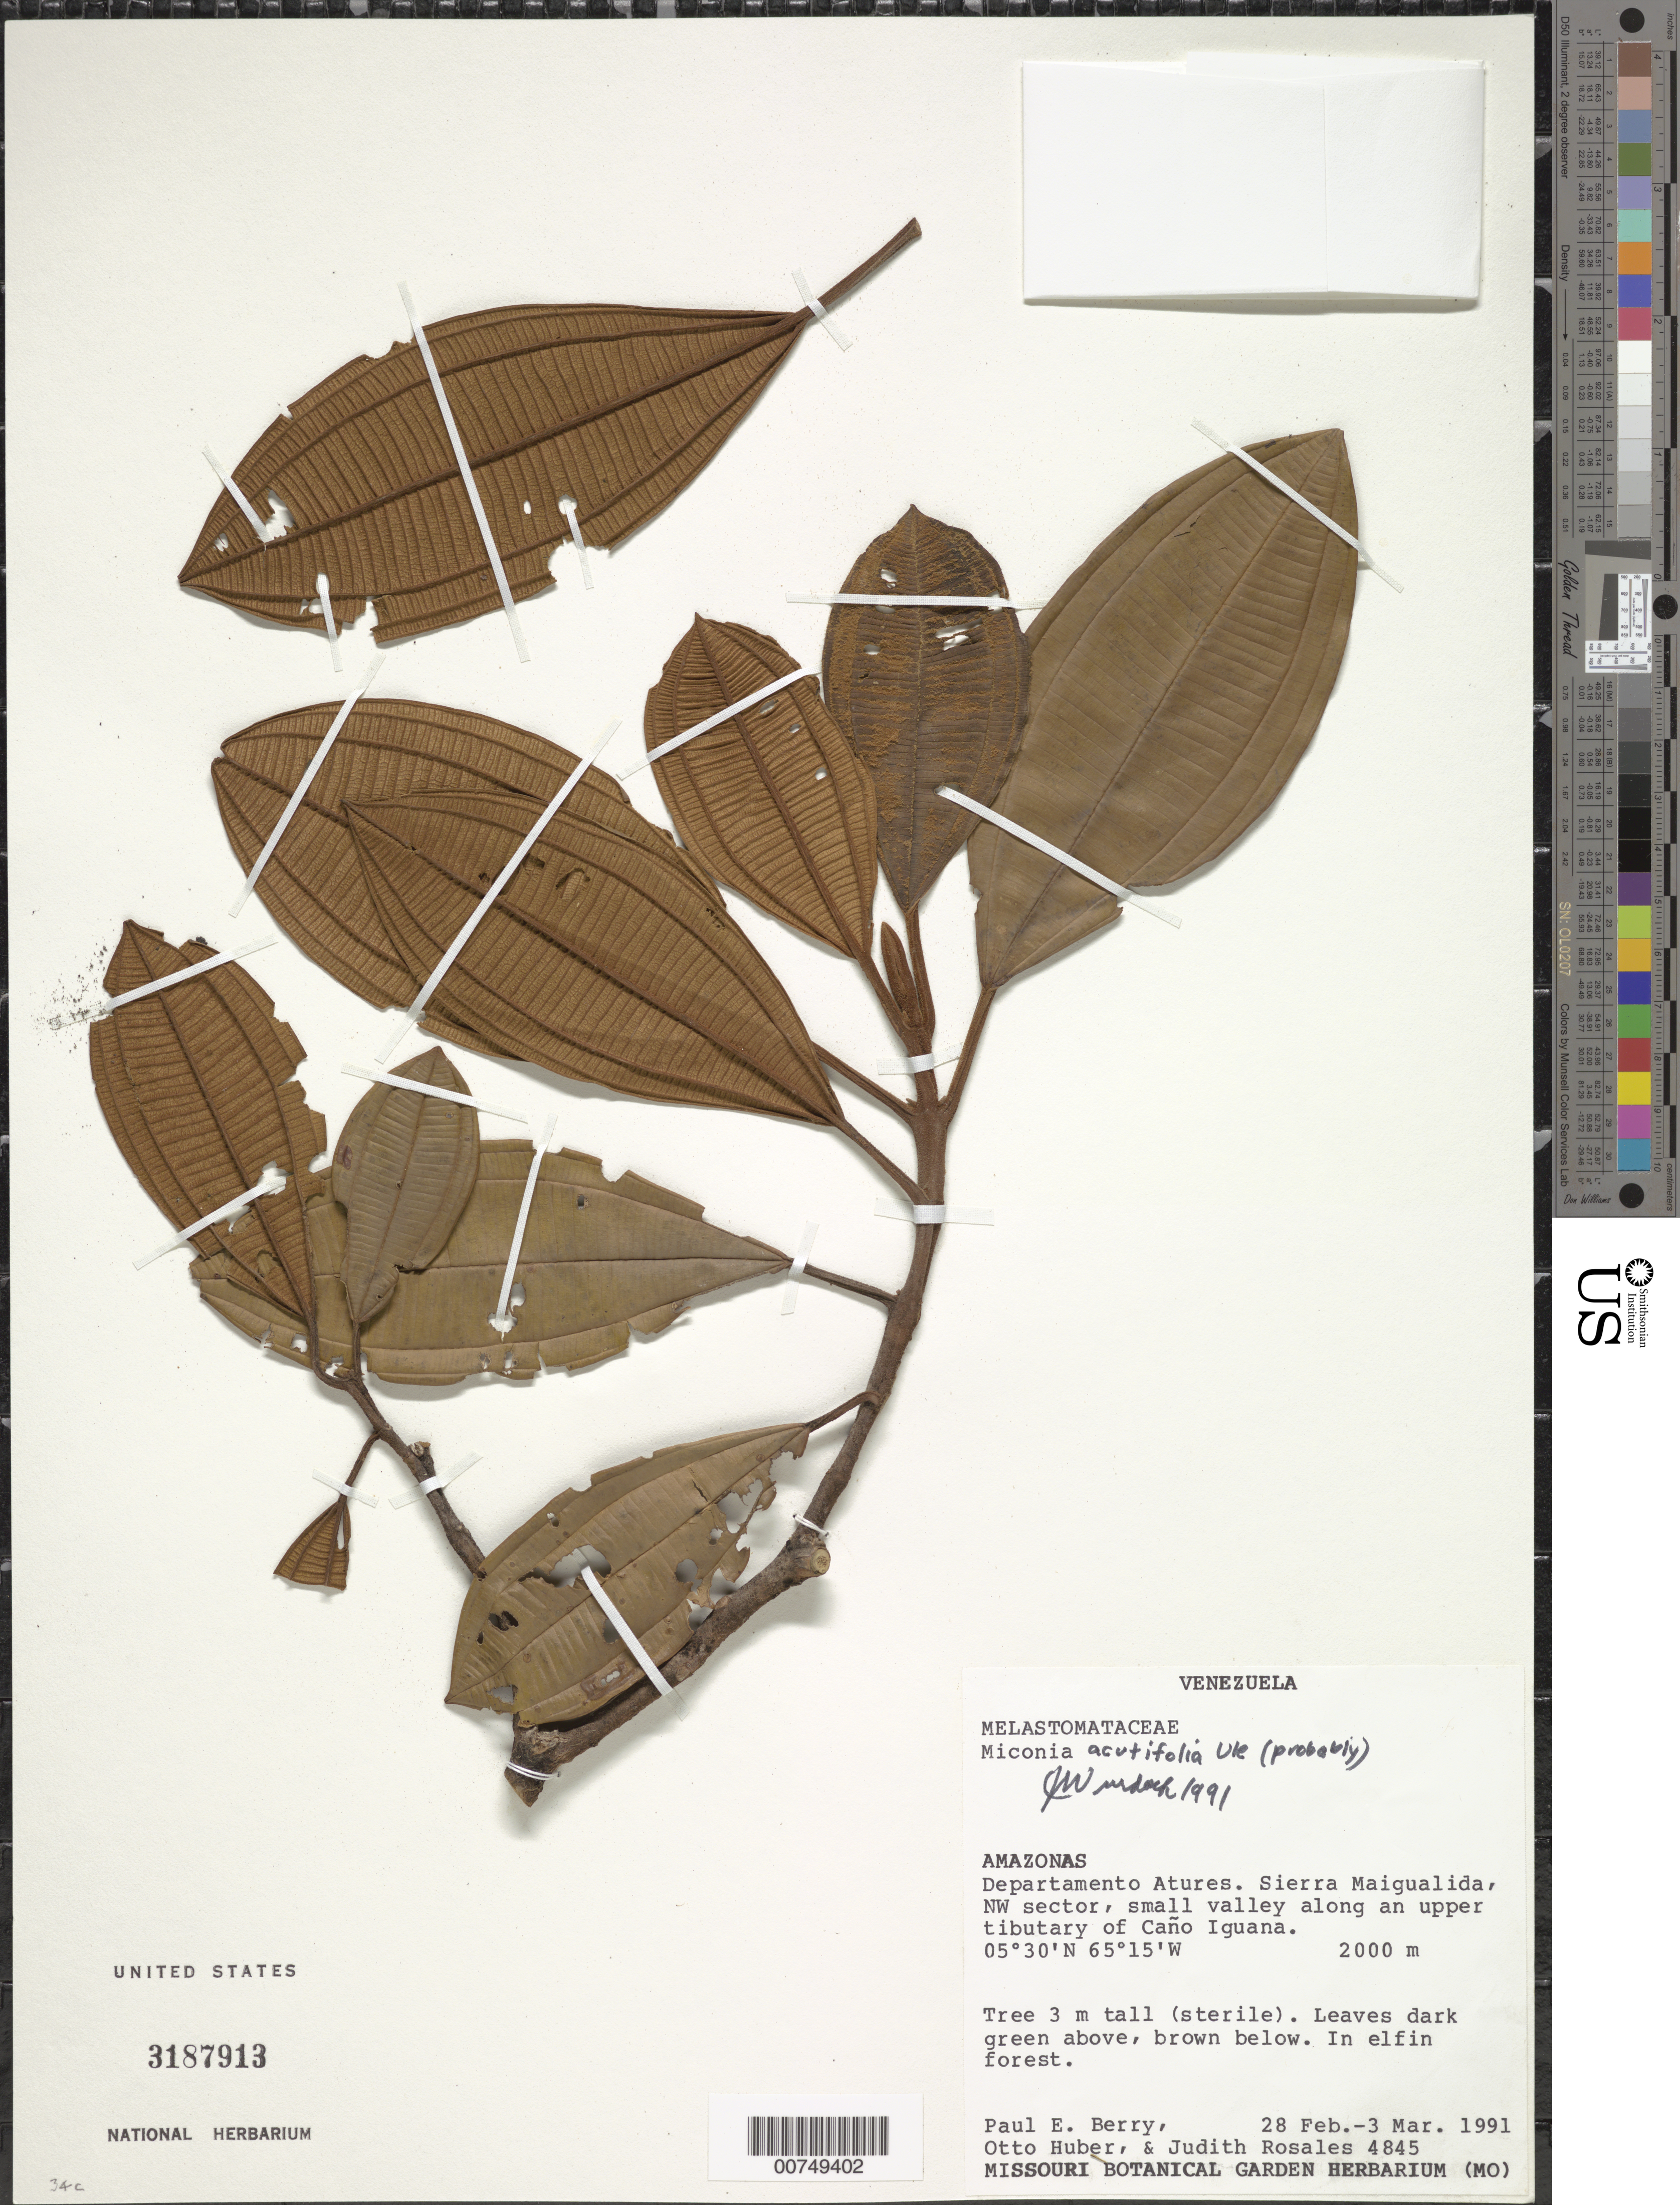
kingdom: Plantae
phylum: Tracheophyta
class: Magnoliopsida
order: Myrtales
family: Melastomataceae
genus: Miconia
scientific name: Miconia acutifolia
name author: Ule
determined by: Wurdack, John J., (US), US (UNITED STATES)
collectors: P. E. Berry, O. Huber & J. Rosales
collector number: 4845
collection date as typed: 28-Feb-91 to 3-Mar-91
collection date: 1991-02-28/1991-03-03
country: Venezuela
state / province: Amazonas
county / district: Atures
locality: Sierra Maigualida, NW sector, upper tributary of Caño Iguana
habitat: Small valley along tributary; elfin forest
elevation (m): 2000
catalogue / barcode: US 3187913